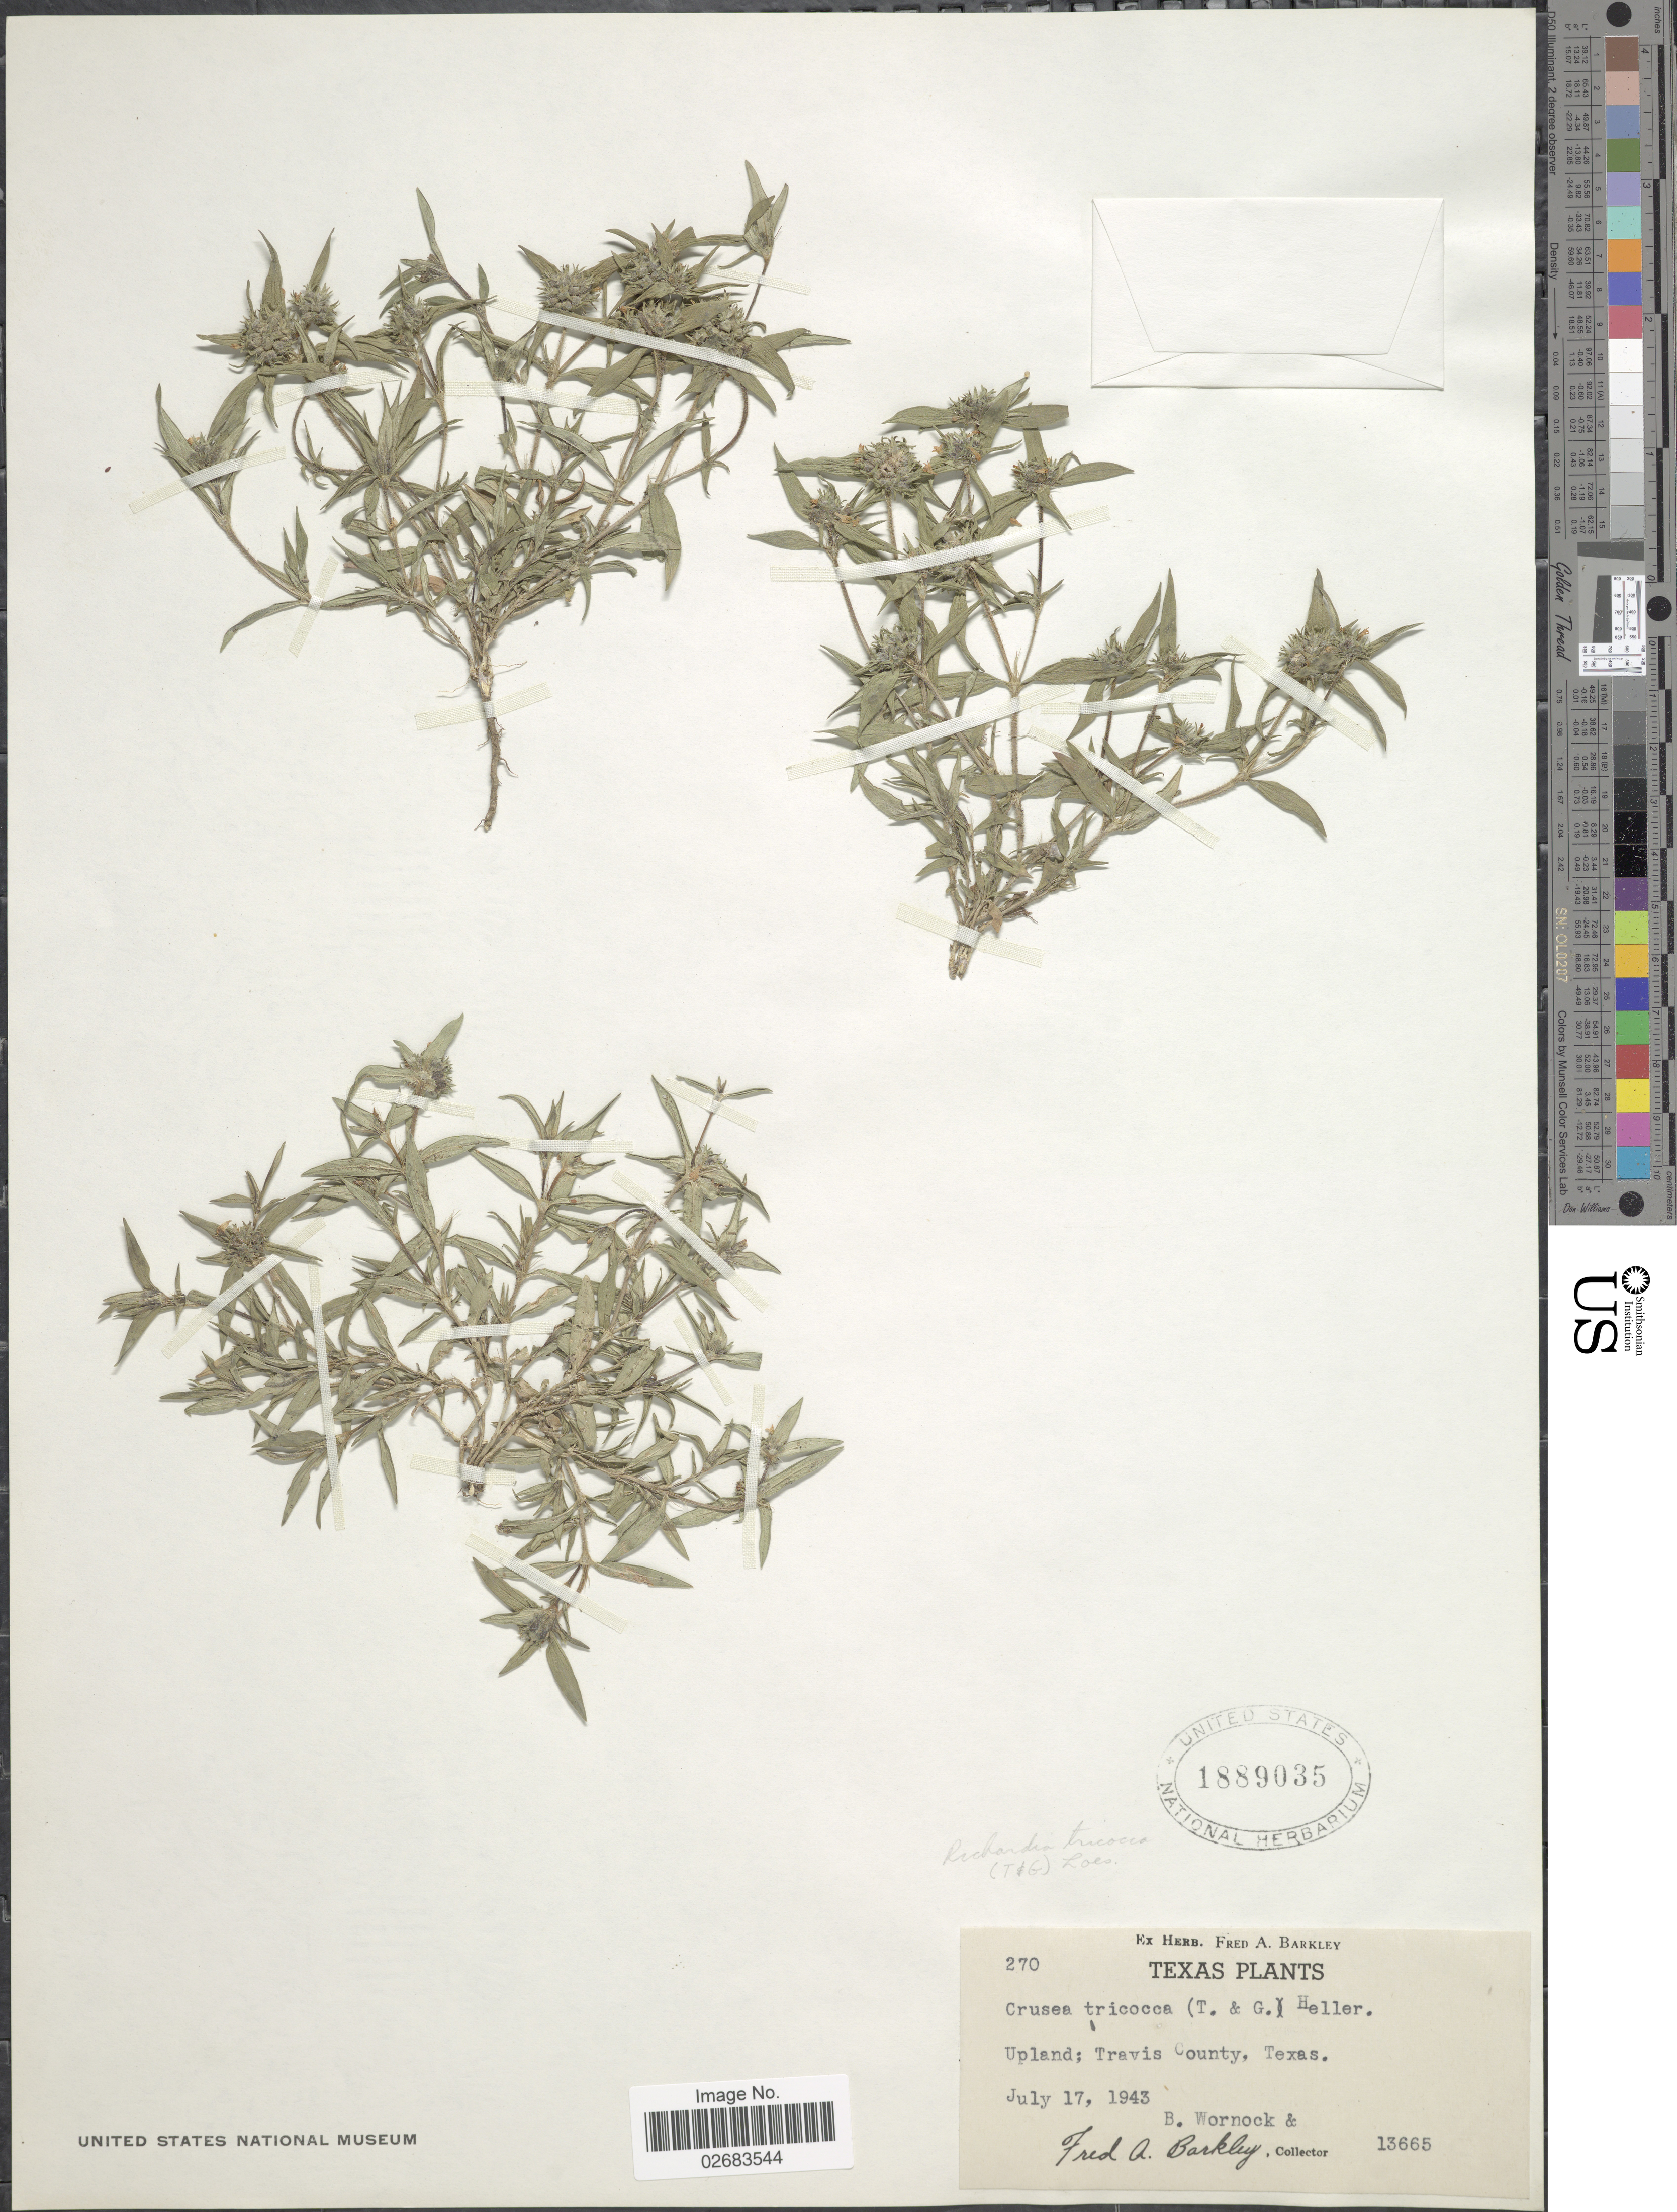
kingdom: Plantae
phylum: Tracheophyta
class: Magnoliopsida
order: Gentianales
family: Rubiaceae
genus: Crusea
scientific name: Crusea tricocca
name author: (Torr. & A. Gray) A. Heller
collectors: B. Wornock & F. A. Barkley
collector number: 13665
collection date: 1943-07-17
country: United States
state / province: Texas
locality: Upland; Tavis County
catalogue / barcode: US 1889035